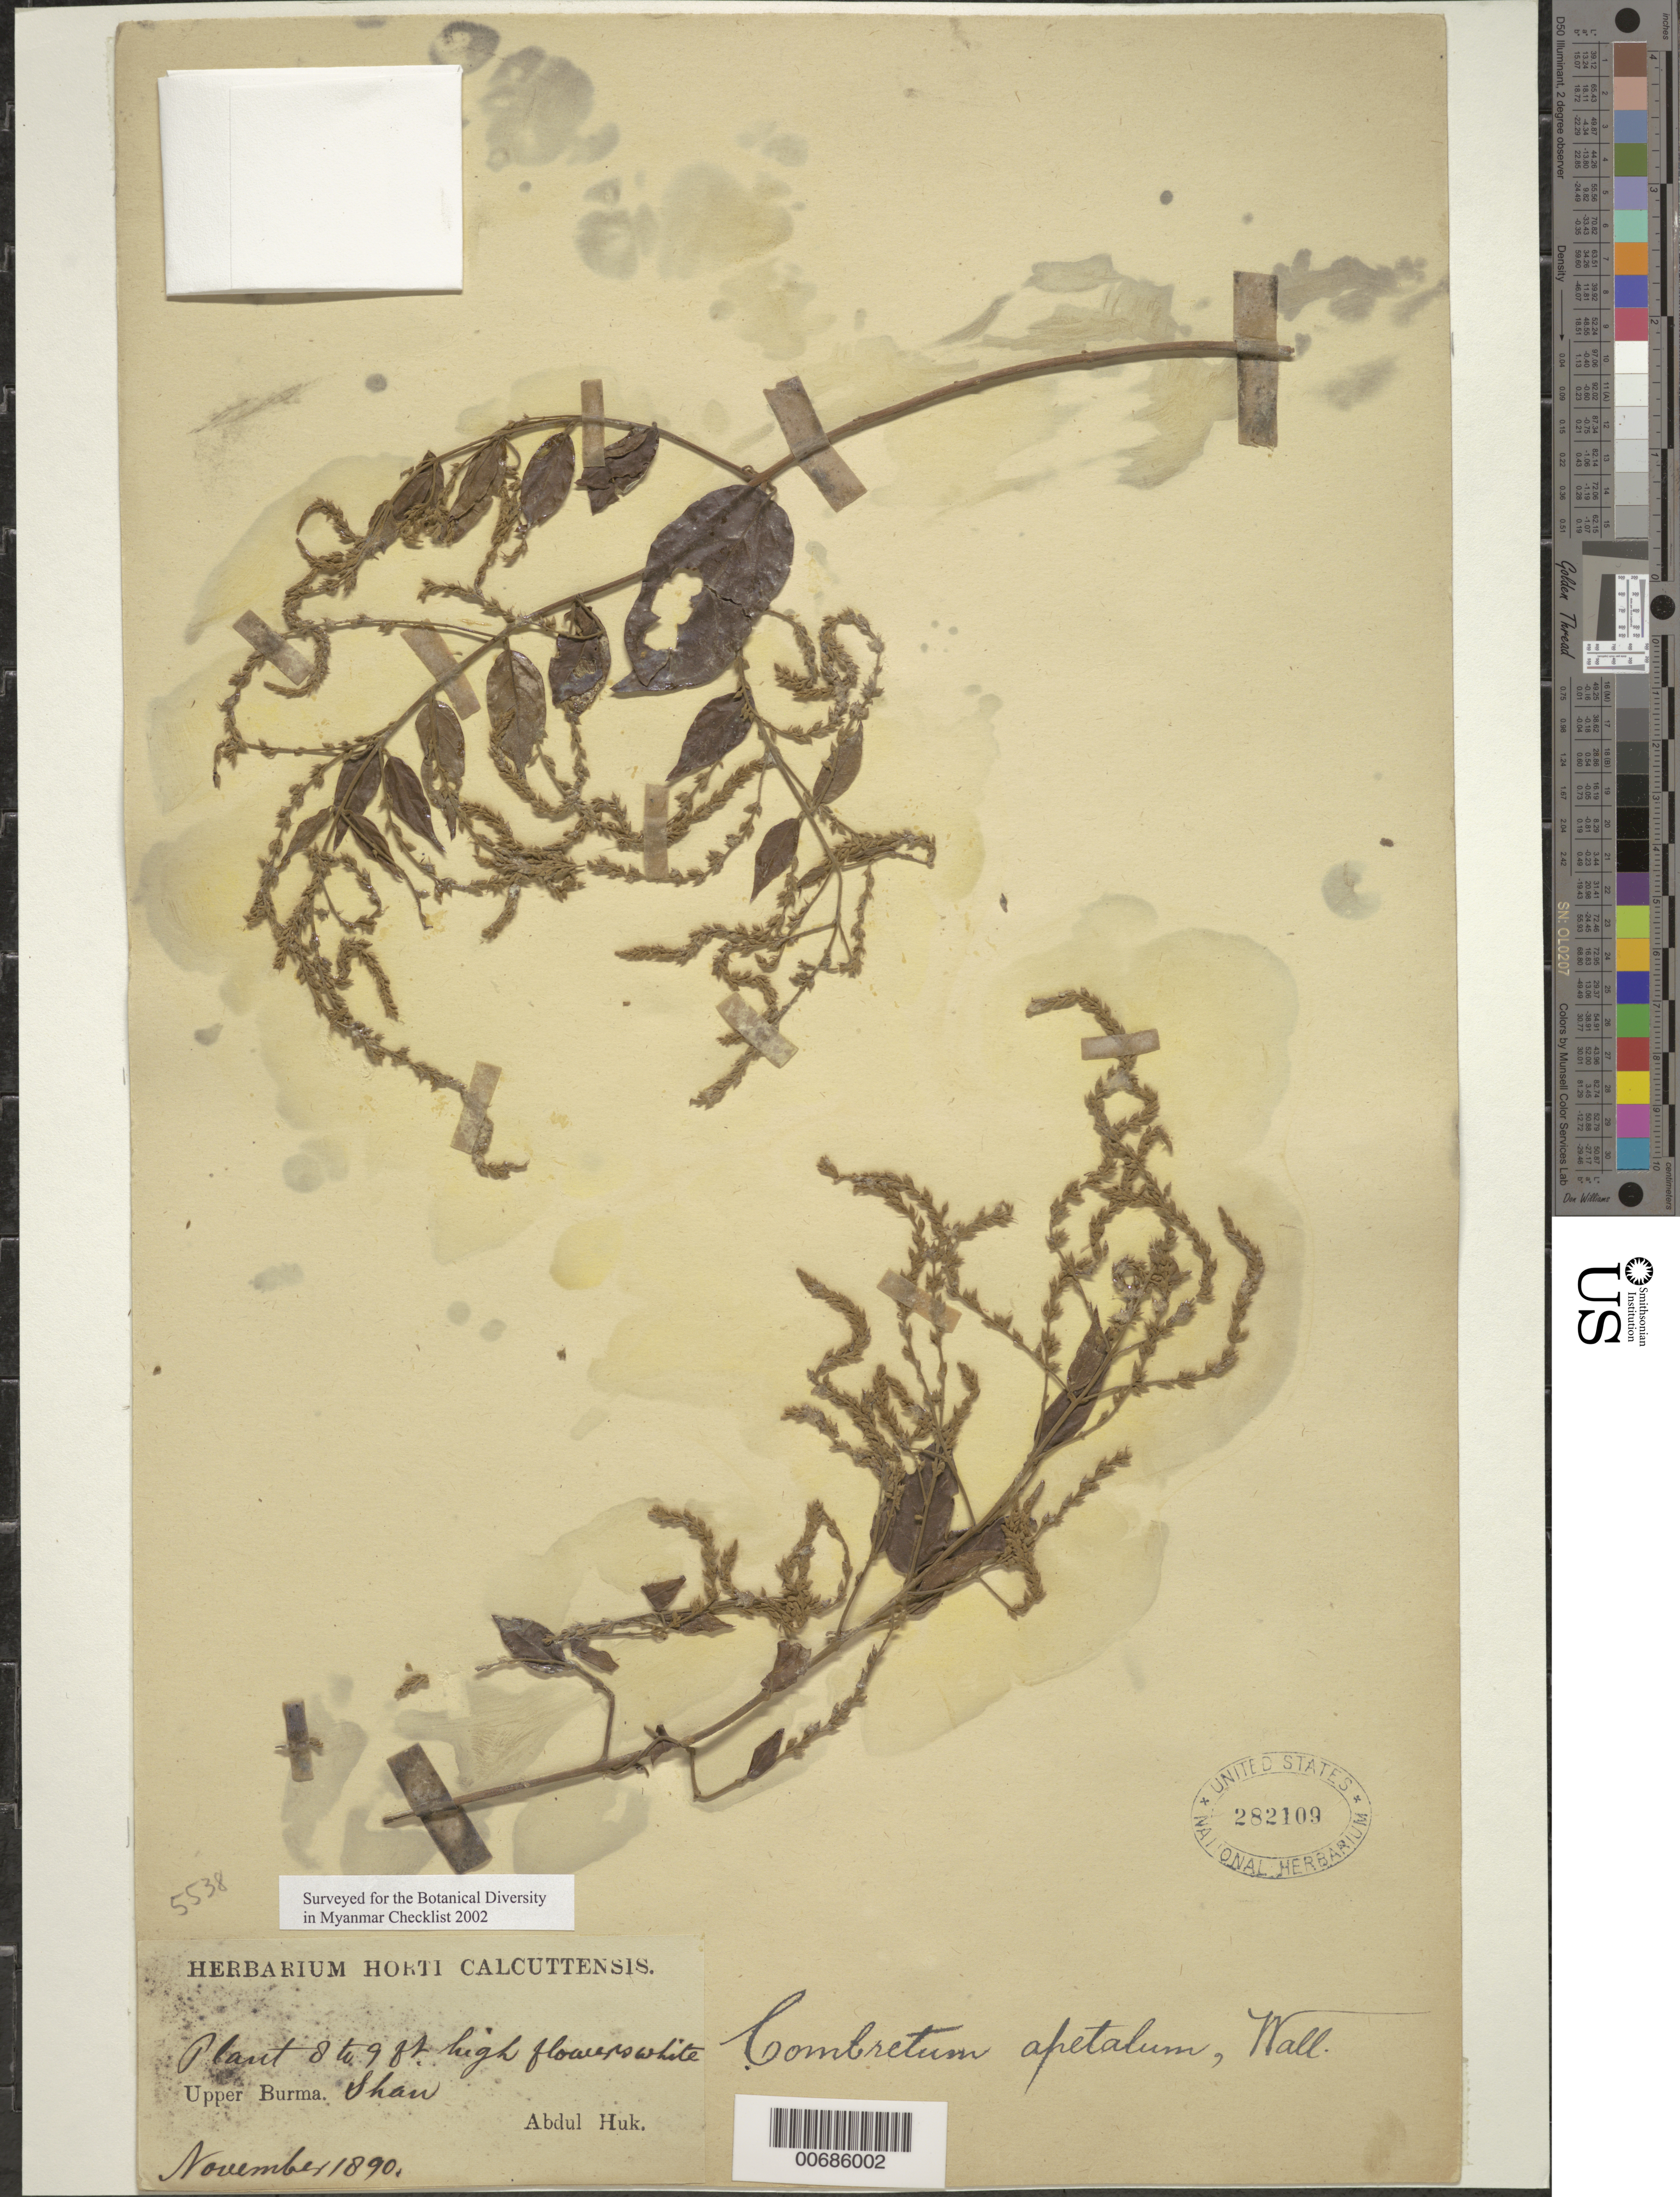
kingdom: Plantae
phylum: Tracheophyta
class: Magnoliopsida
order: Myrtales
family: Combretaceae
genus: Combretum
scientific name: Combretum apetalum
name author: Wall.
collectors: A. Huk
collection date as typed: Nov 1890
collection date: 1890-11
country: Myanmar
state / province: Shan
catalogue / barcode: US 282109